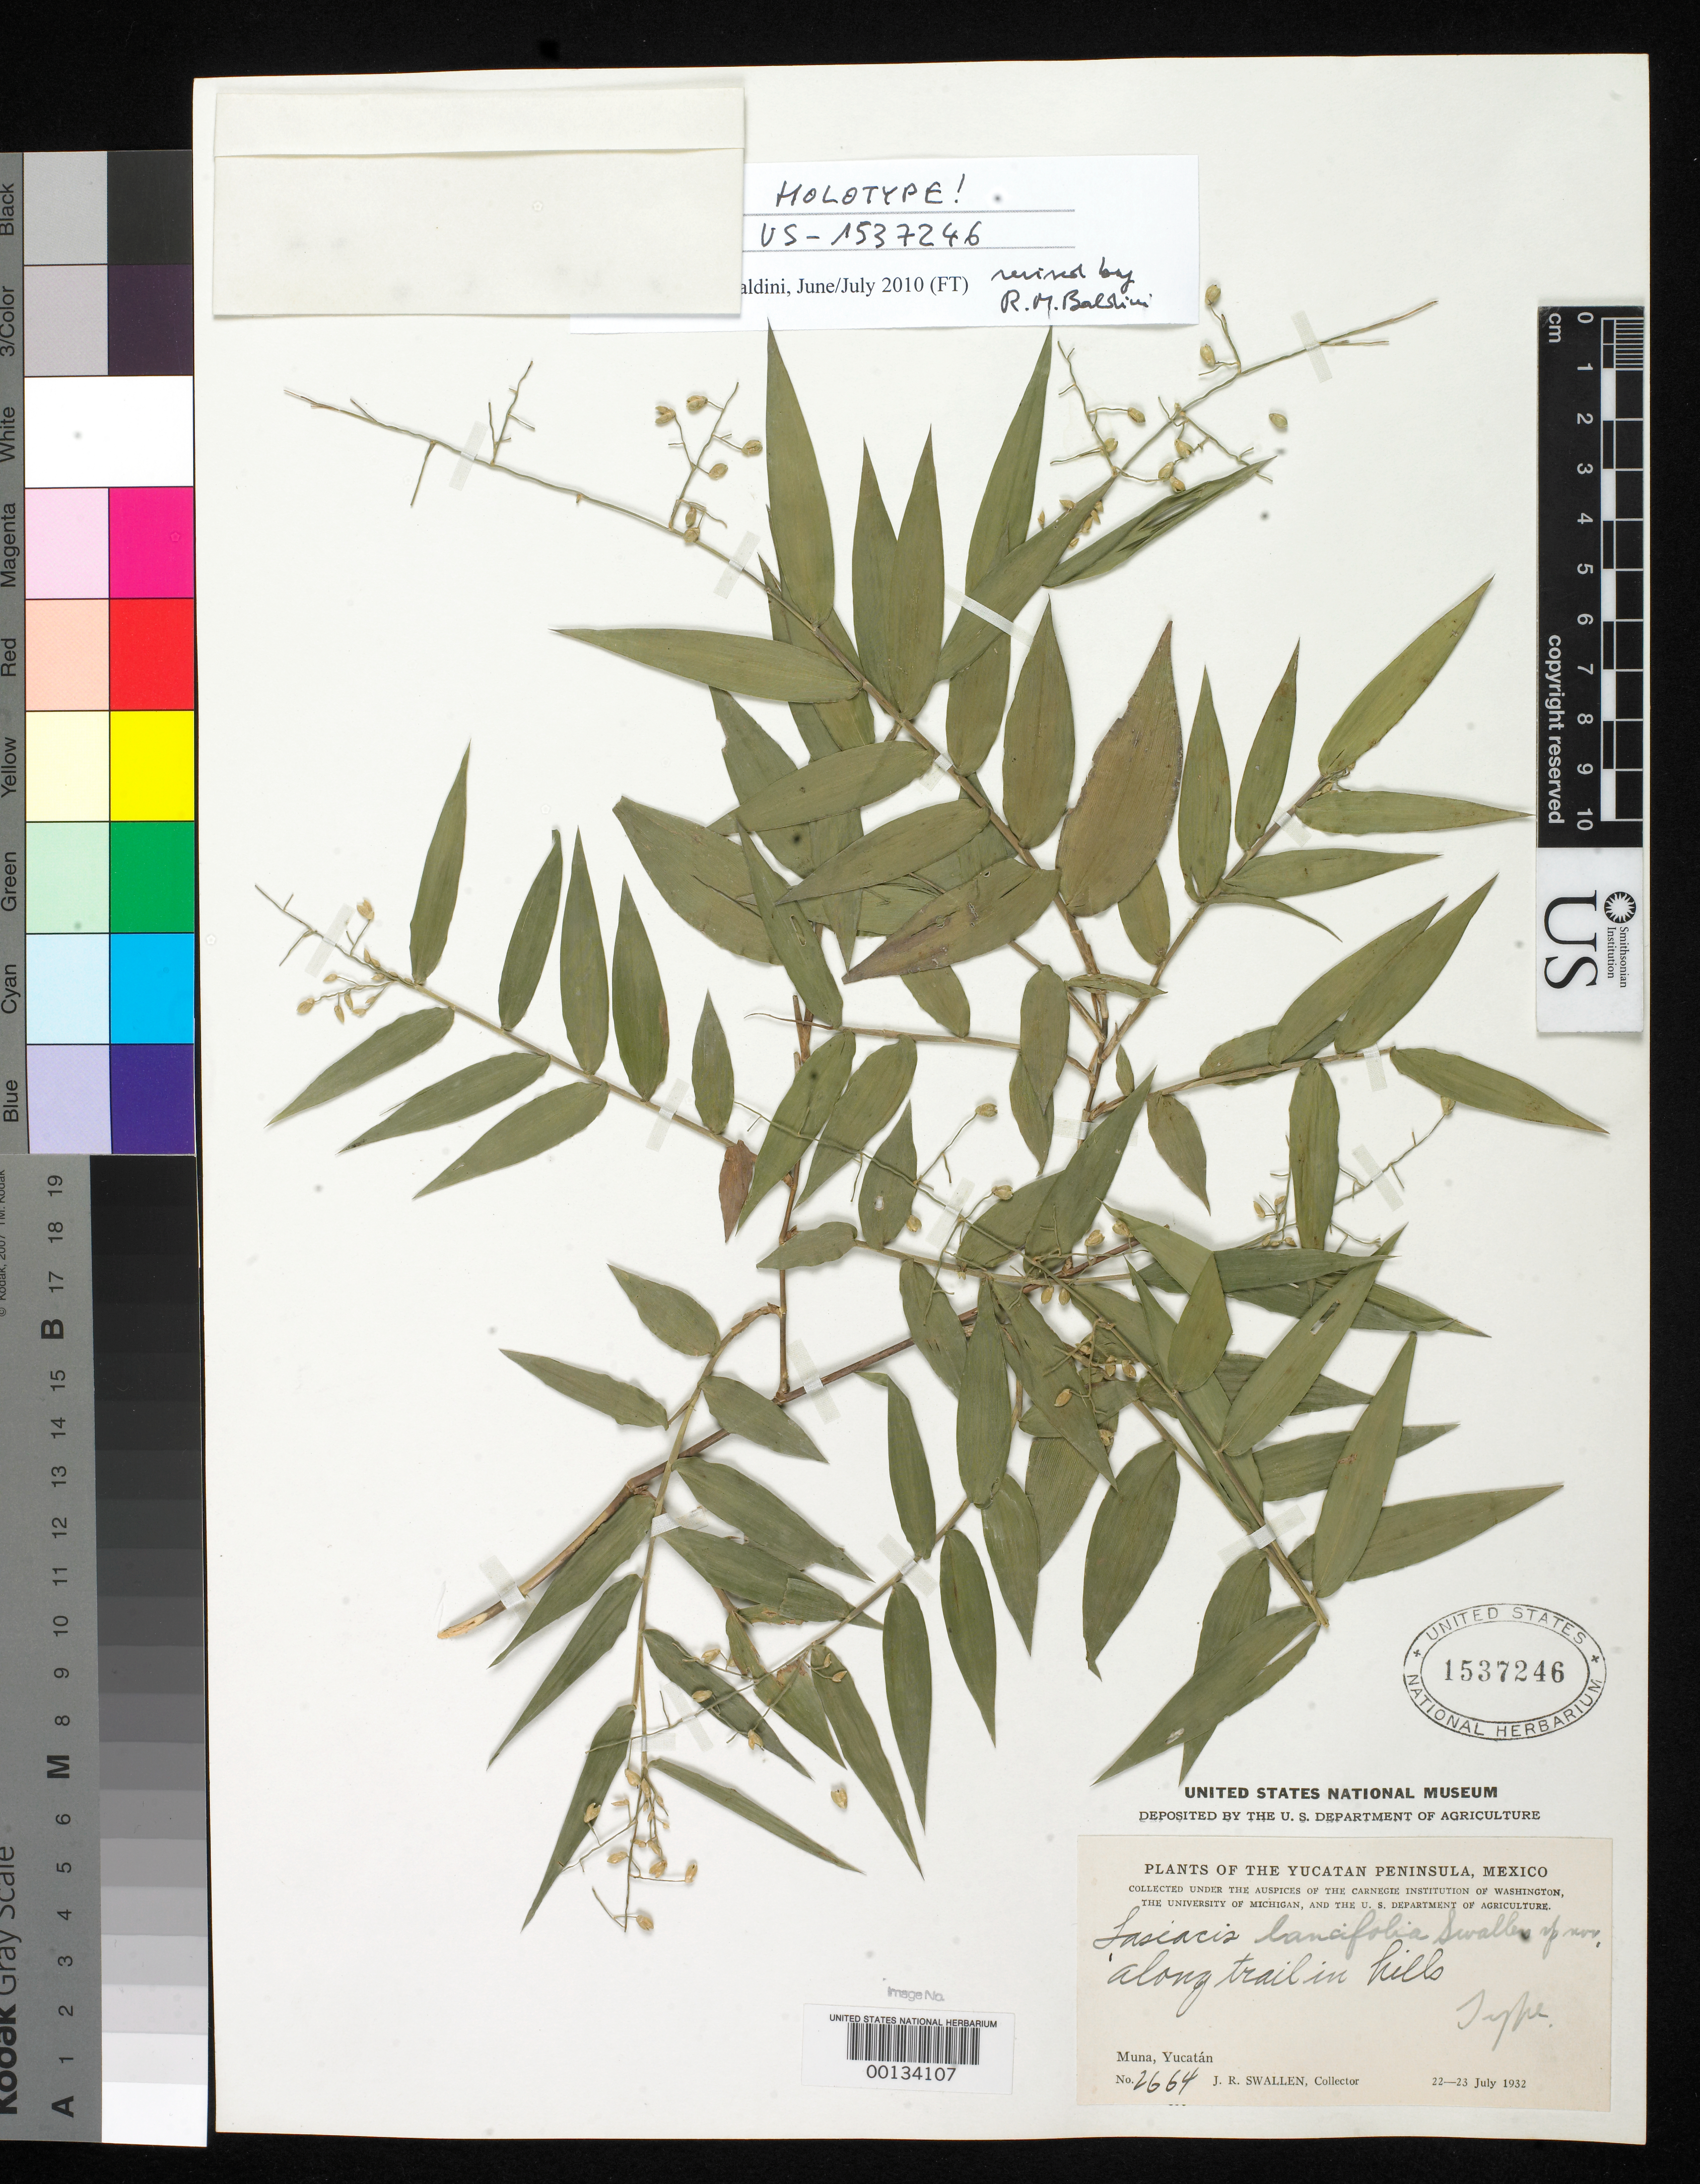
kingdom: Plantae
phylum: Tracheophyta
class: Liliopsida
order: Poales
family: Poaceae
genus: Lasiacis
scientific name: Lasiacis lancifolia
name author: Swallen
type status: Holotype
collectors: J. R. Swallen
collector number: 2664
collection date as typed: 22 Jul 1932 to 23 Jul 1932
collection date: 1932-07-22/1932-07-23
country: Mexico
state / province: Yucatán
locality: Muna.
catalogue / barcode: US 1537246